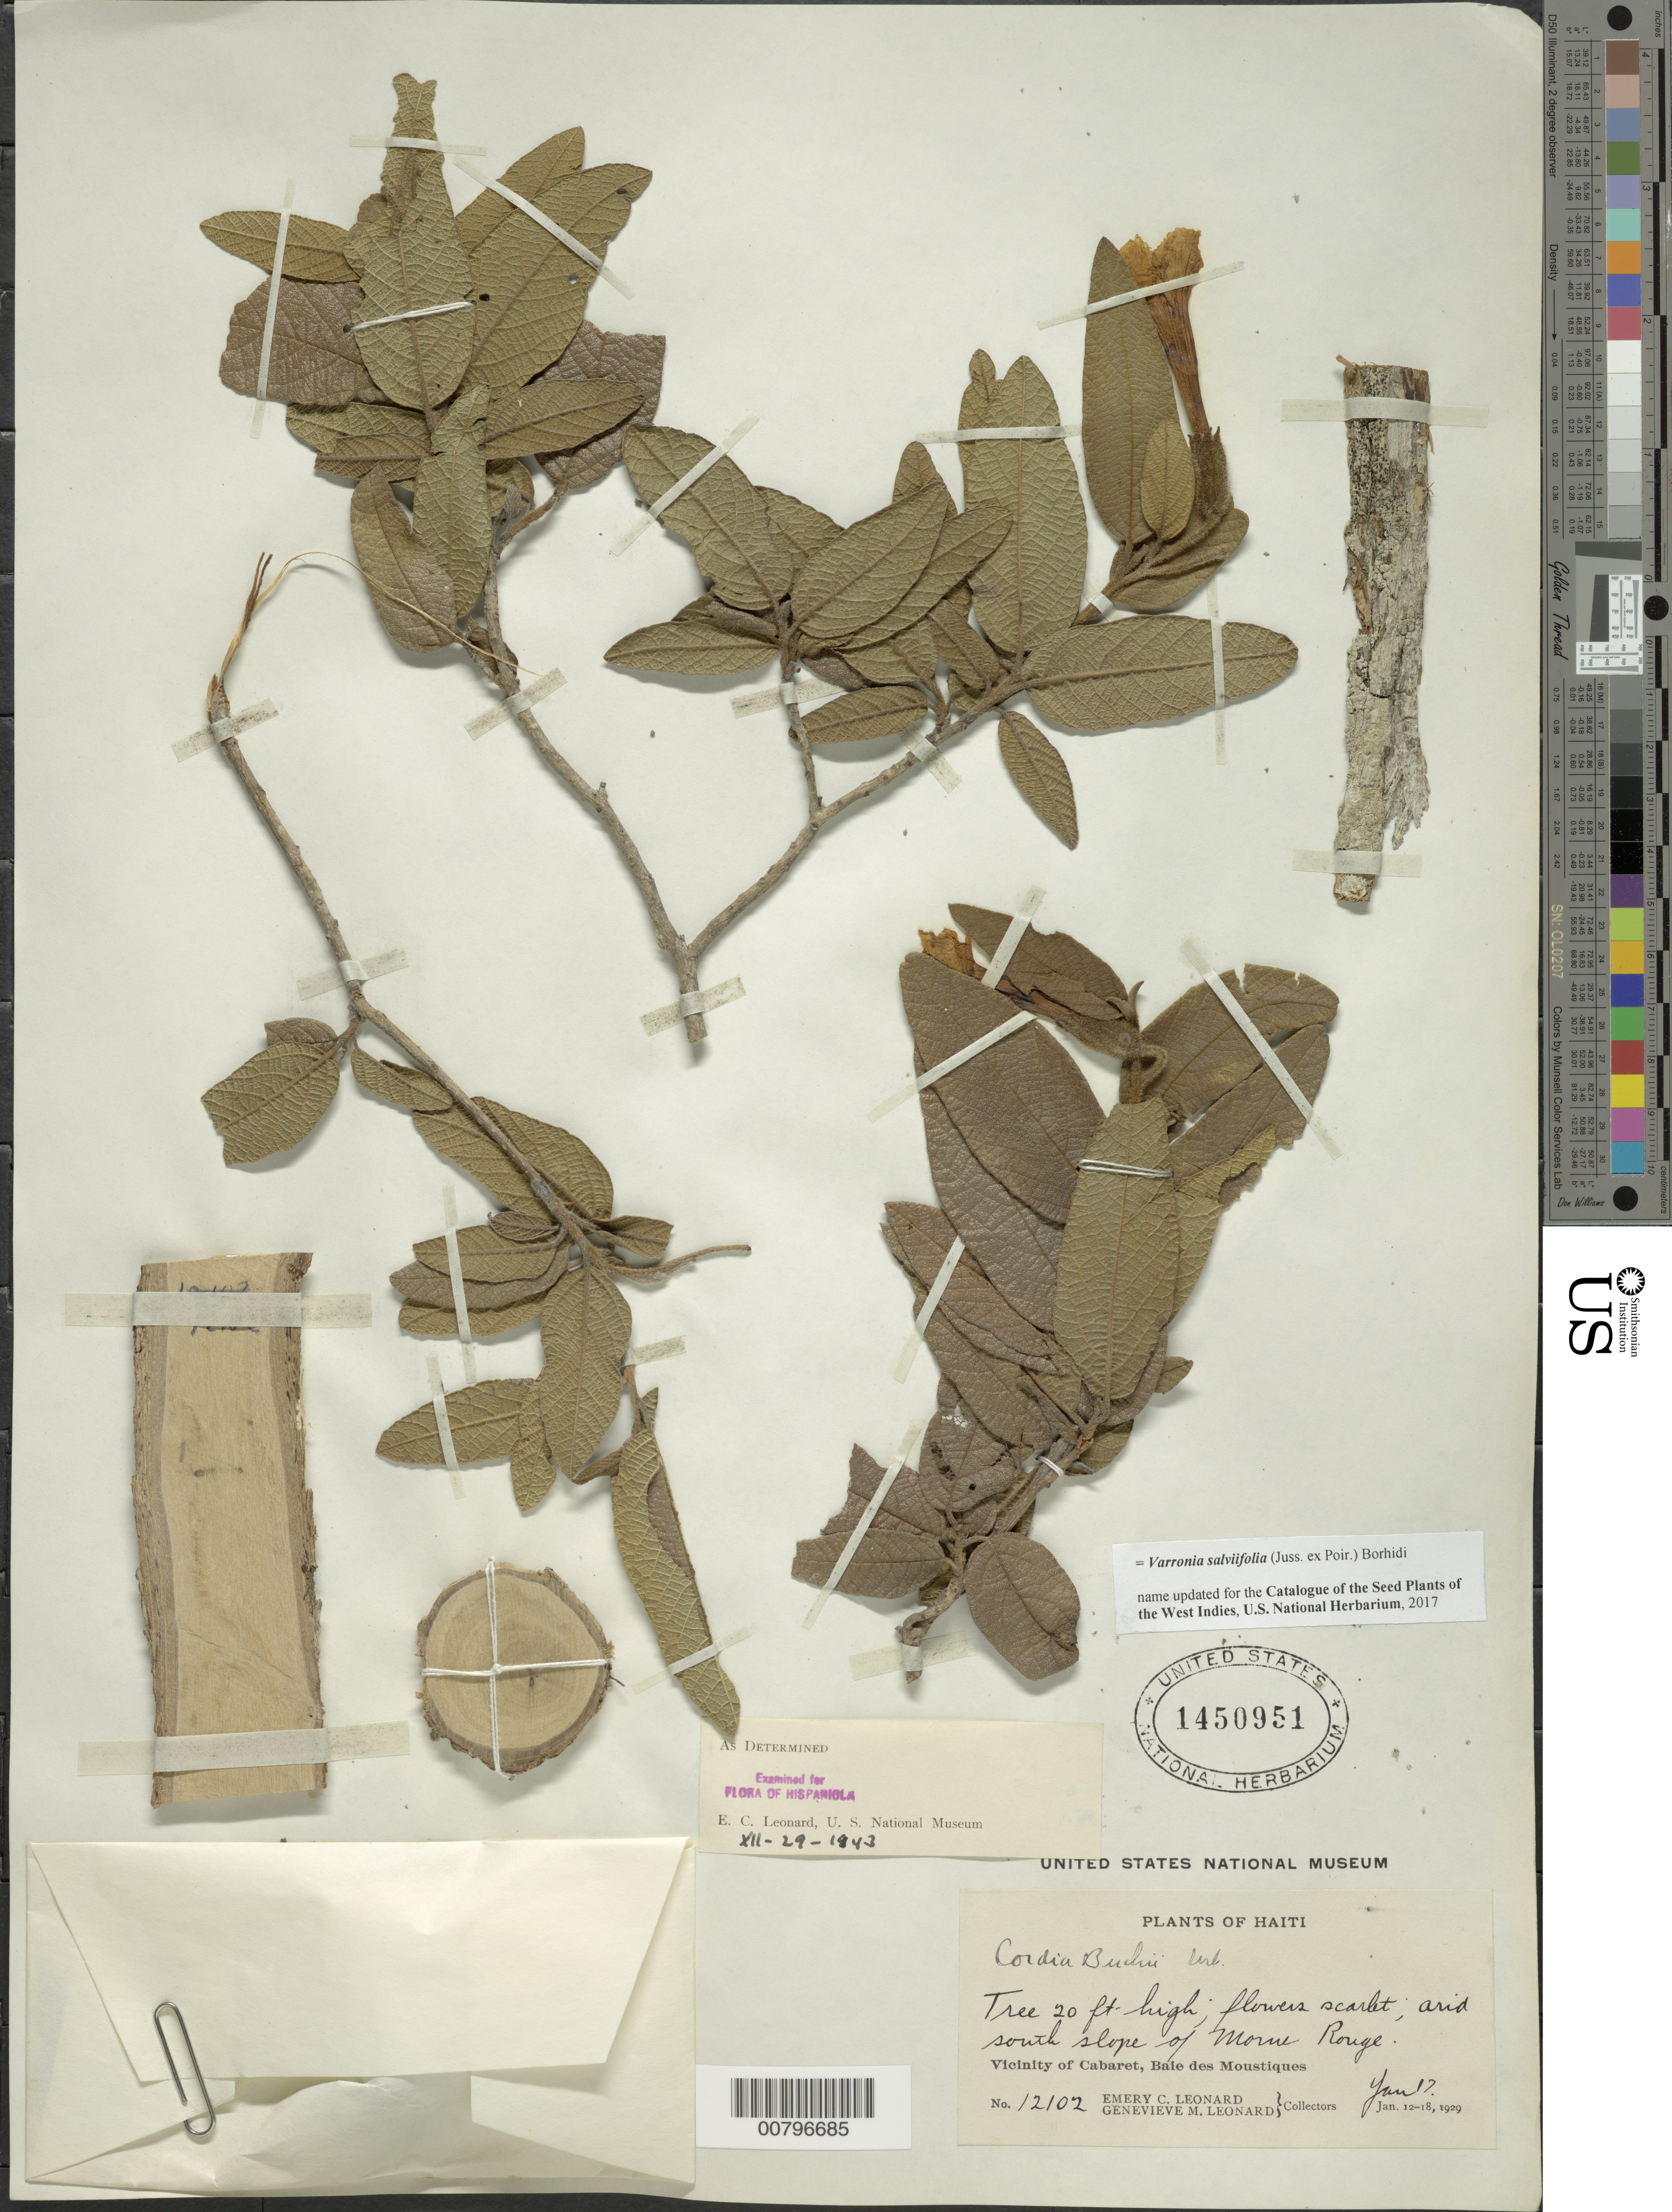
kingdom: Plantae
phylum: Tracheophyta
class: Magnoliopsida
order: Boraginales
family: Cordiaceae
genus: Varronia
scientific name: Varronia salviifolia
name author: (Juss. ex Poir.) Borhidi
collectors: E. C. Leonard & G. M. Leonard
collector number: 12102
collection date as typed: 17 Jan 1929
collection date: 1929-01-17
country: Haiti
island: Hispaniola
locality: Baie des Moustiques, vicinity of Cabaret, south slope of Morne Rouge.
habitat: Arid slope.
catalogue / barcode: US 1450951